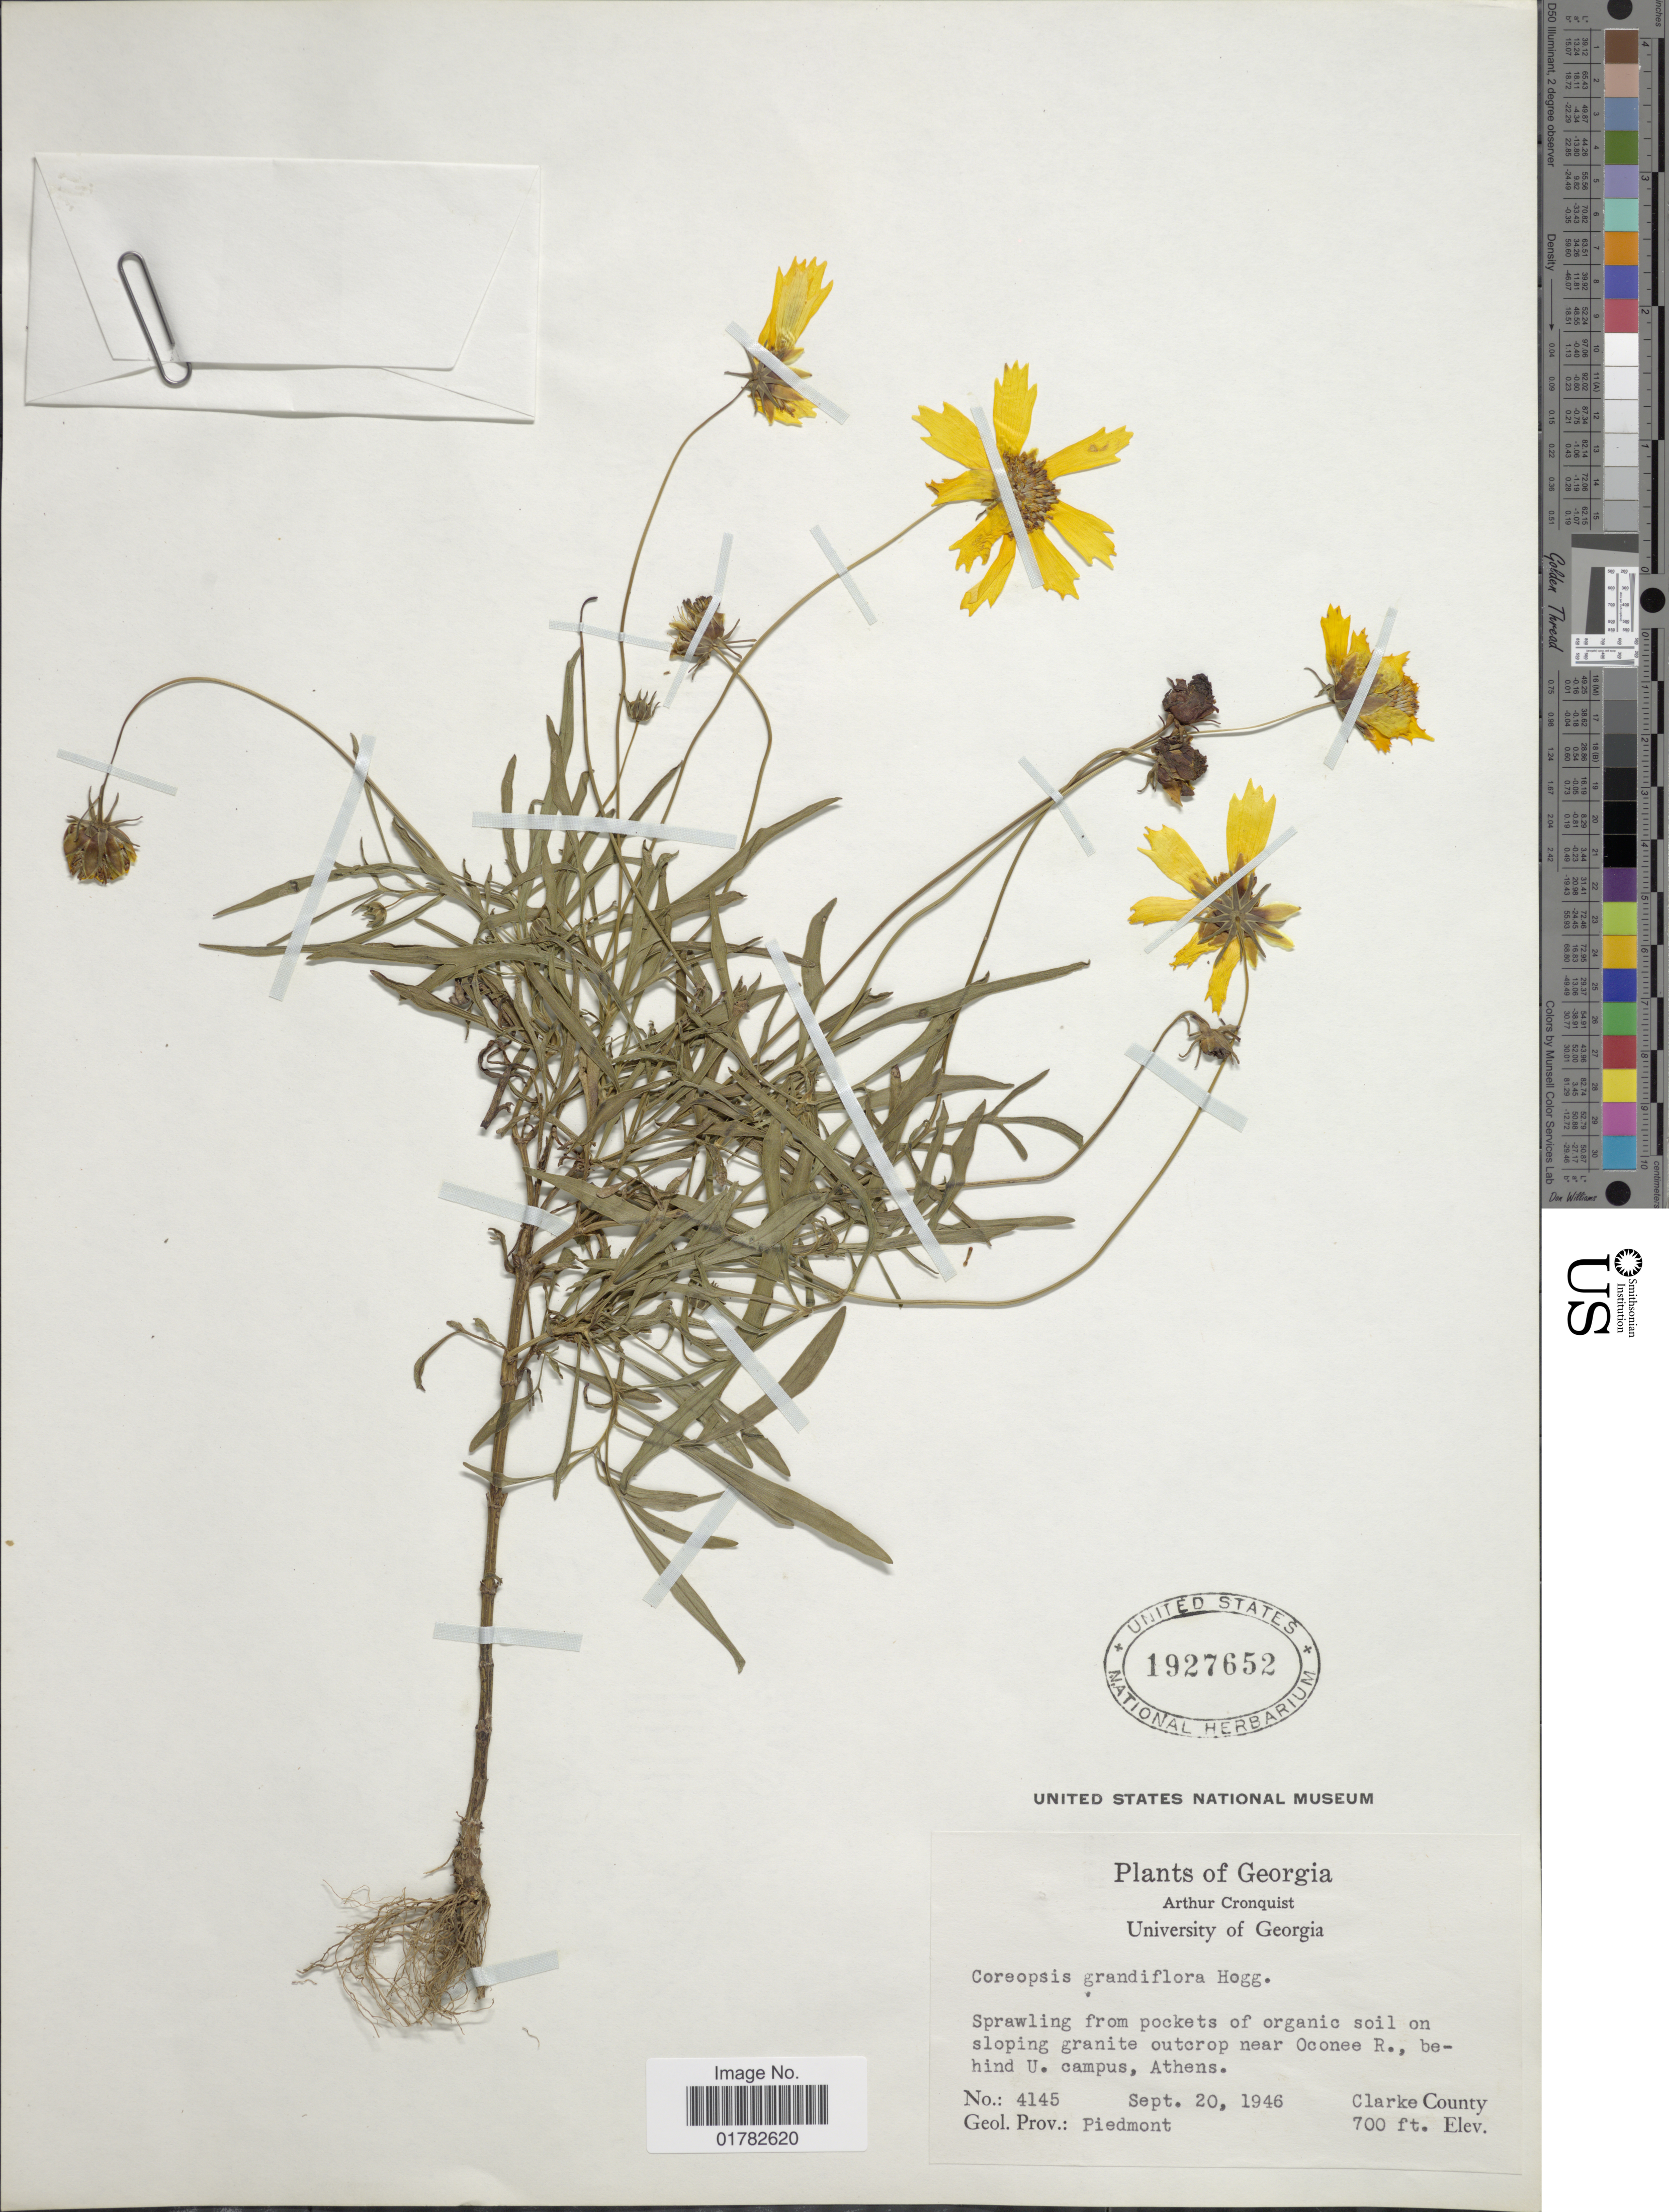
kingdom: Plantae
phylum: Tracheophyta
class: Magnoliopsida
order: Asterales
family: Asteraceae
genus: Coreopsis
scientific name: Coreopsis grandiflora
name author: Nutt.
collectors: A. J. Cronquist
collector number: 4145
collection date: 1946-09-20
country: United States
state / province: Georgia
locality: Sprawling from pockets of organic soil on sloping granite outcrops near Oconee R., behind U. campus Athens, Clarke County, Piedmont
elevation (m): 213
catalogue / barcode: US 1927652